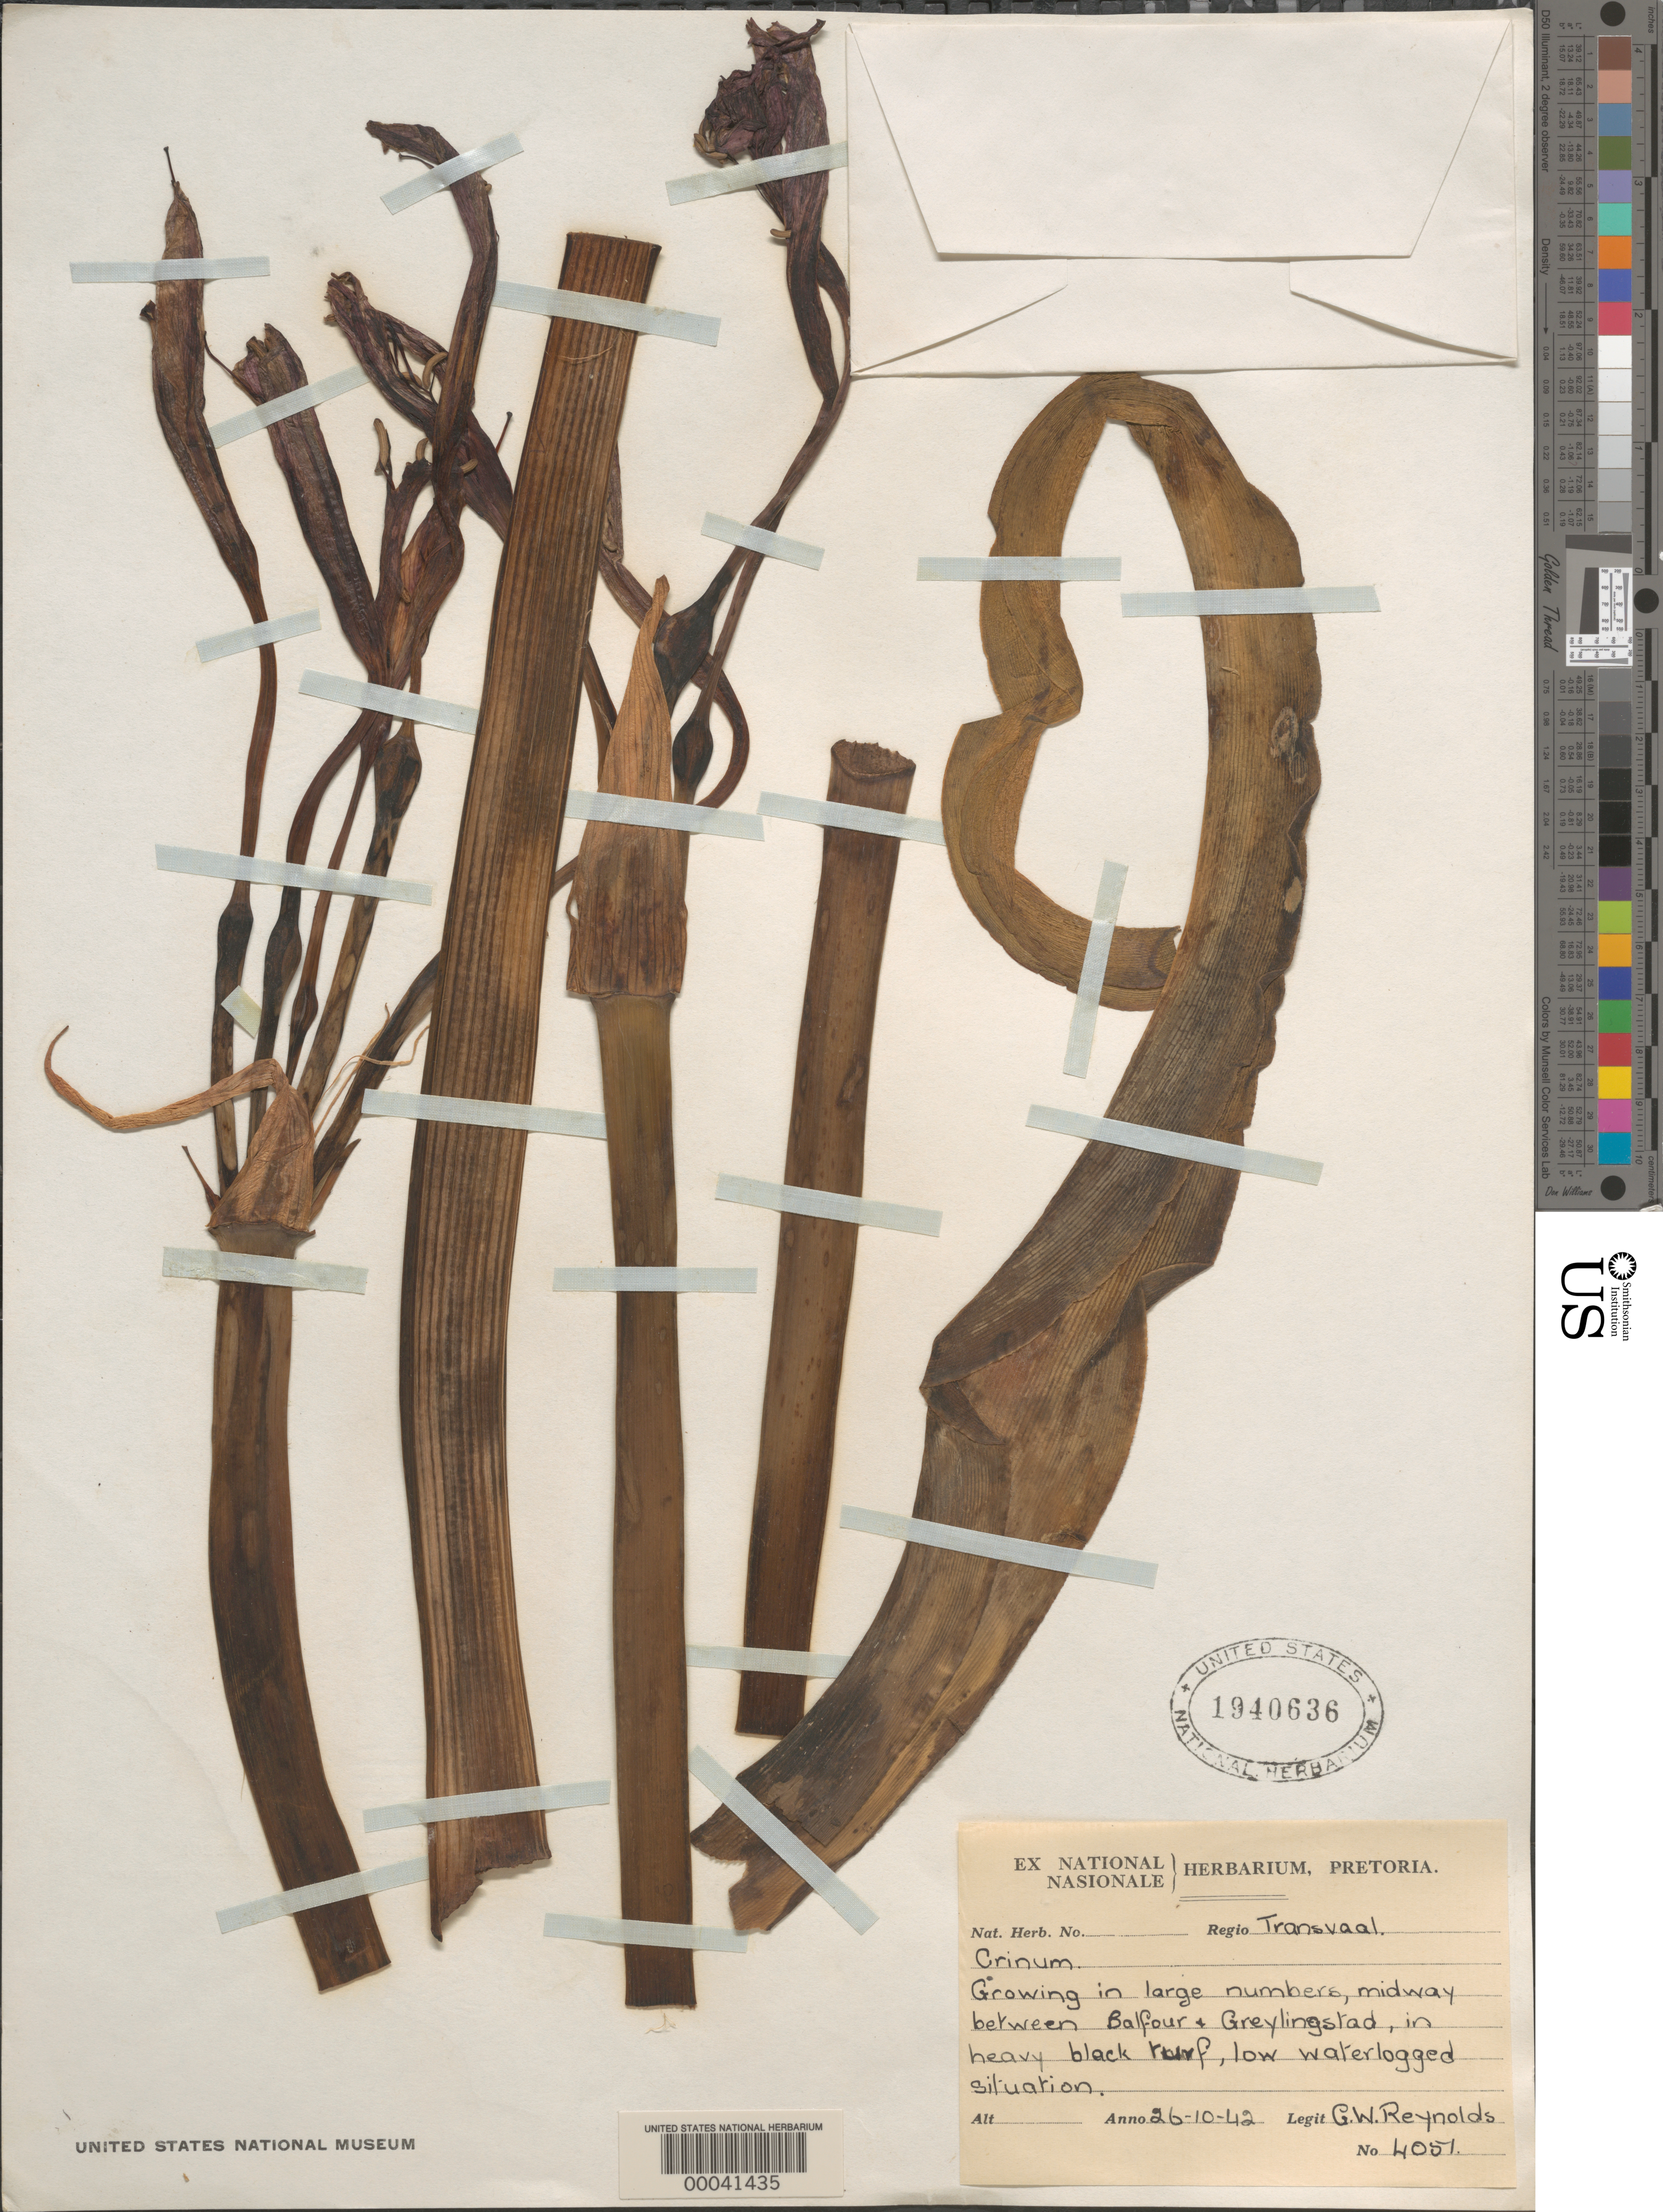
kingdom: Plantae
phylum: Tracheophyta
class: Liliopsida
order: Asparagales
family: Amaryllidaceae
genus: Crinum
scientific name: Crinum sp.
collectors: G. Reynolds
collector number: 4051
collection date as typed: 26 Oct 1942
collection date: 1942-10-26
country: South Africa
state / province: Mpumalanga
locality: Midway between balfour and greylingstad. Transvaal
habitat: Waterlogged, heavy black turf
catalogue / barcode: US 1940636